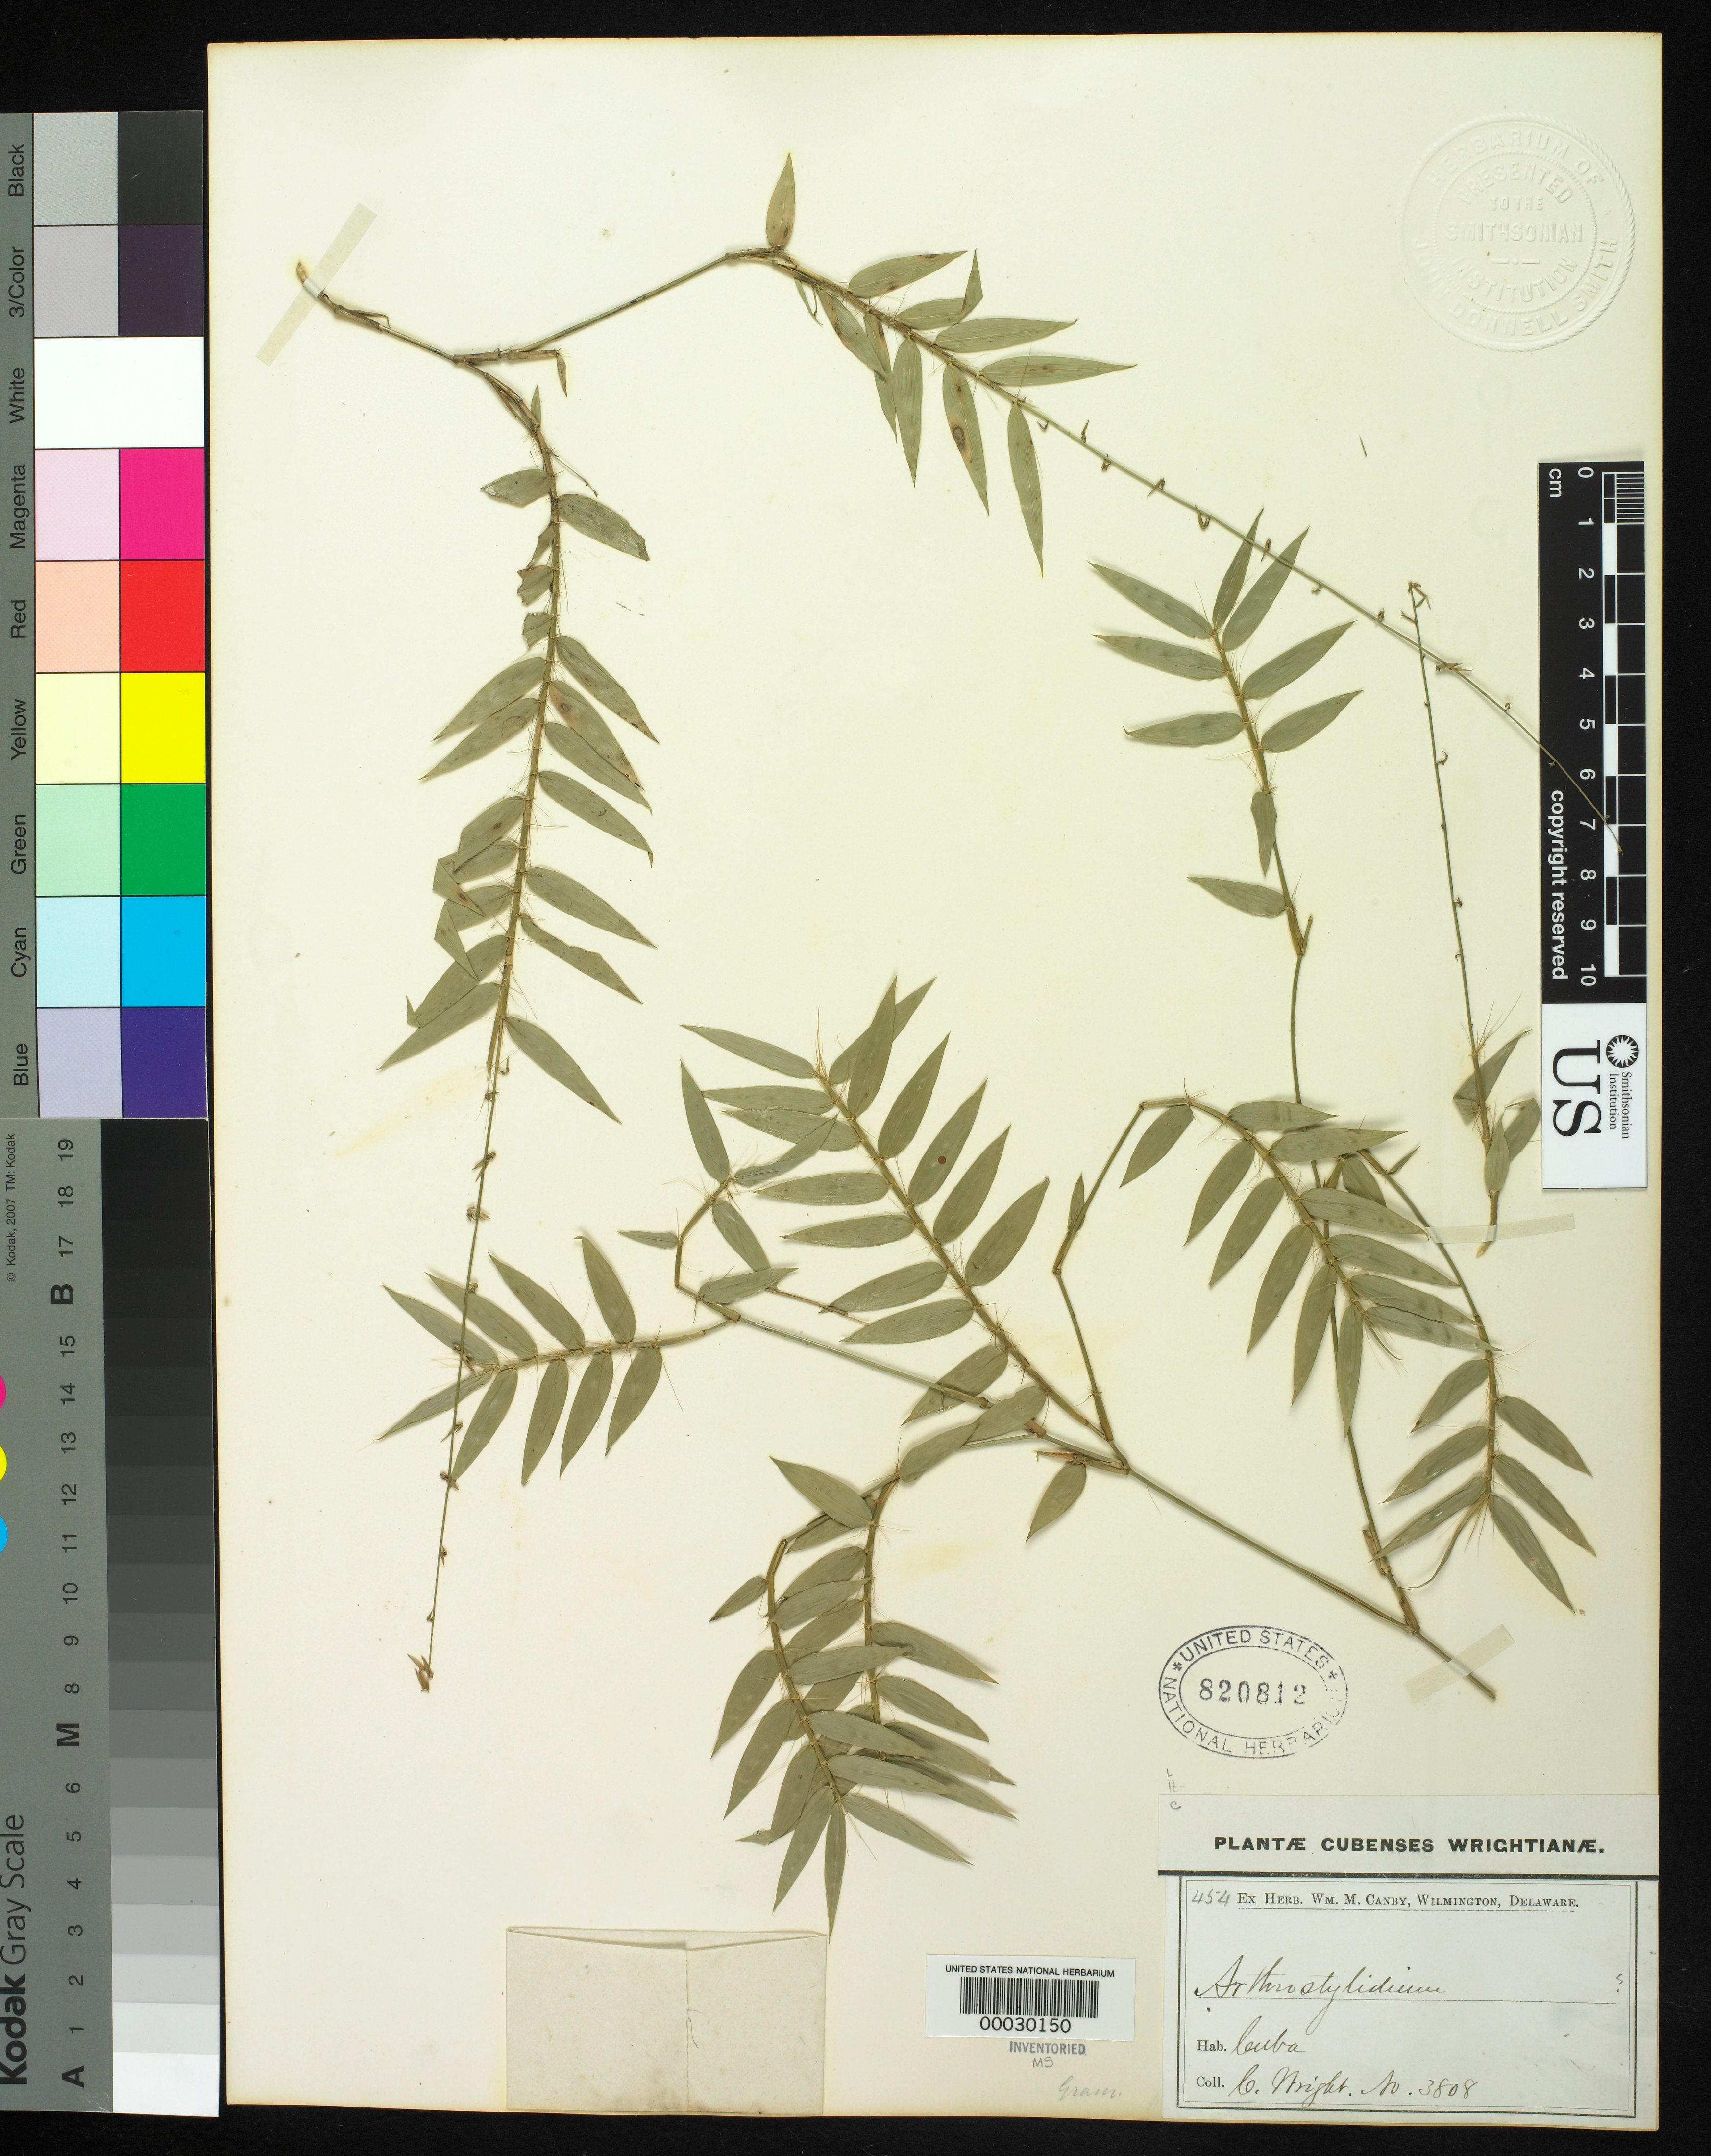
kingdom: Plantae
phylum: Tracheophyta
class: Liliopsida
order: Poales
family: Poaceae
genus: Arthrostylidium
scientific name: Arthrostylidium distichum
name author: Pilg. in Urb.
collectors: C. Wright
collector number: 3808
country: Cuba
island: Greater Antilles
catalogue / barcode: US 820812